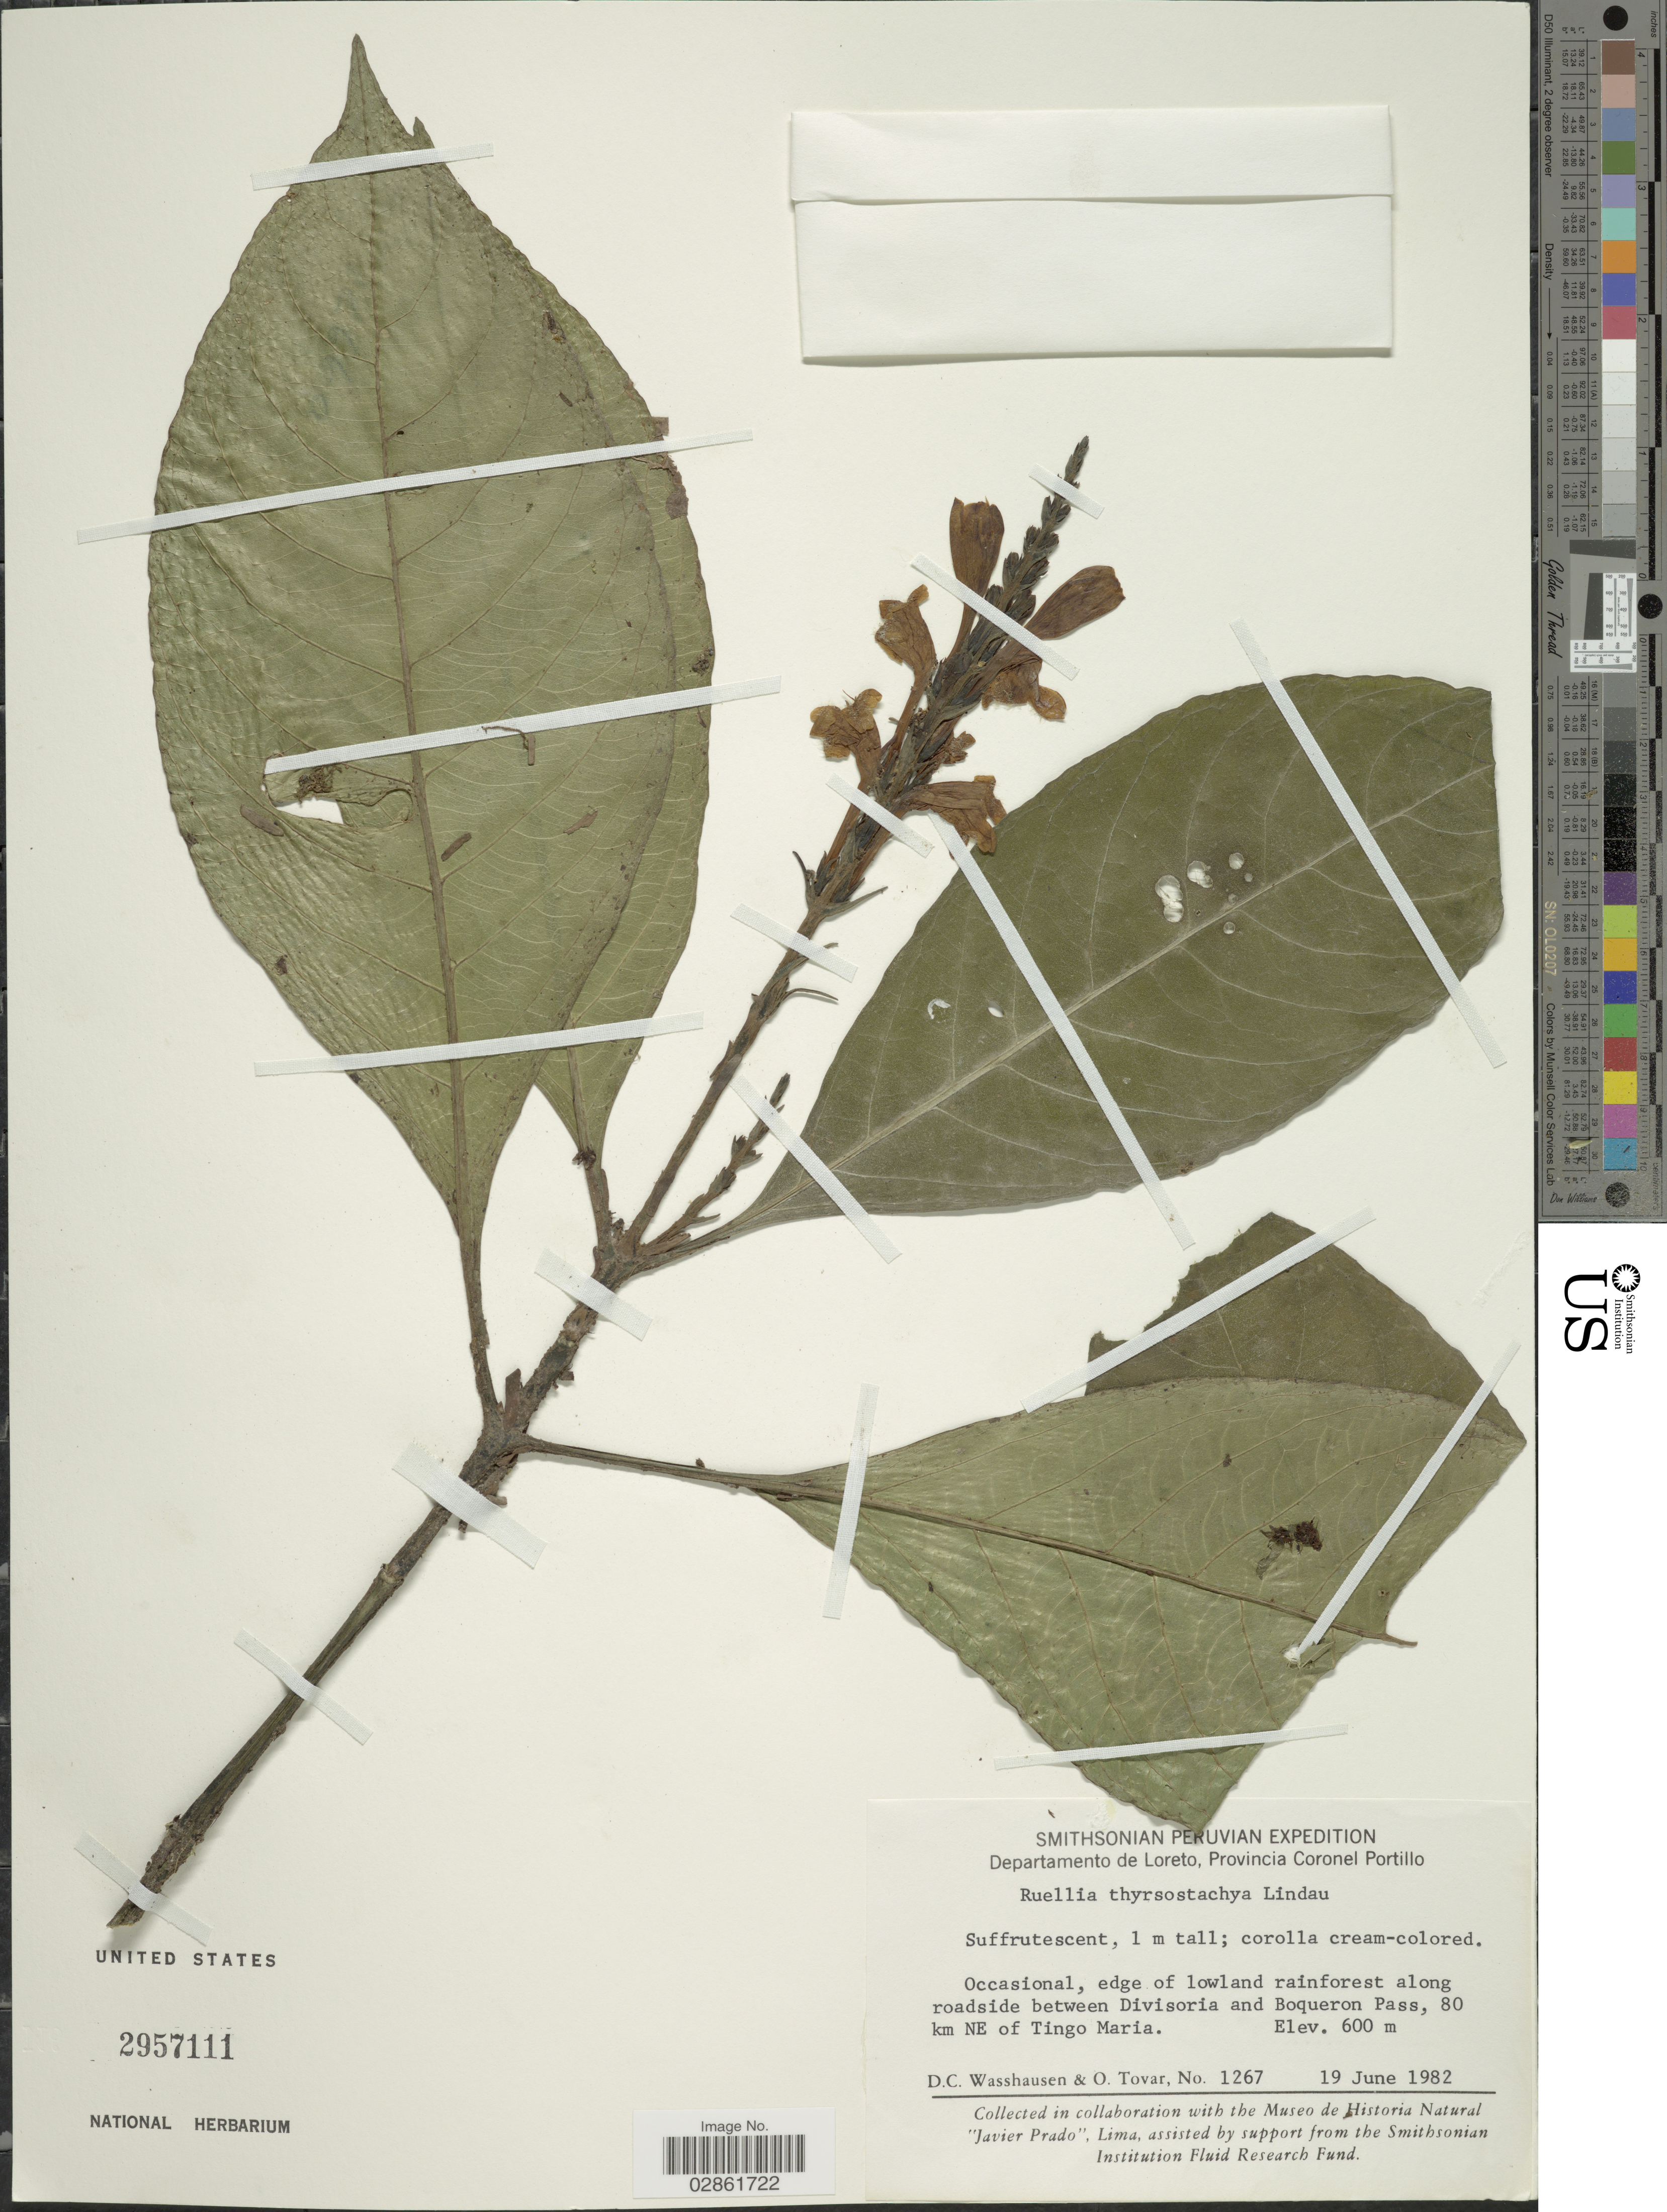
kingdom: Plantae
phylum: Tracheophyta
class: Magnoliopsida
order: Lamiales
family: Acanthaceae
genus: Ruellia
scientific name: Ruellia proxima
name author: Lindau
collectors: D. C. Wasshausen & Ó. Tovar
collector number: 1267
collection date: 1982-06-19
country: Peru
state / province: Loreto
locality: Departamento de Loreto, Provincia Coronel Portillo. Along roadside between Divisoria and Boqueron pass, 80 km NE of Tingo Maria.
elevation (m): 600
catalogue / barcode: US 2957111